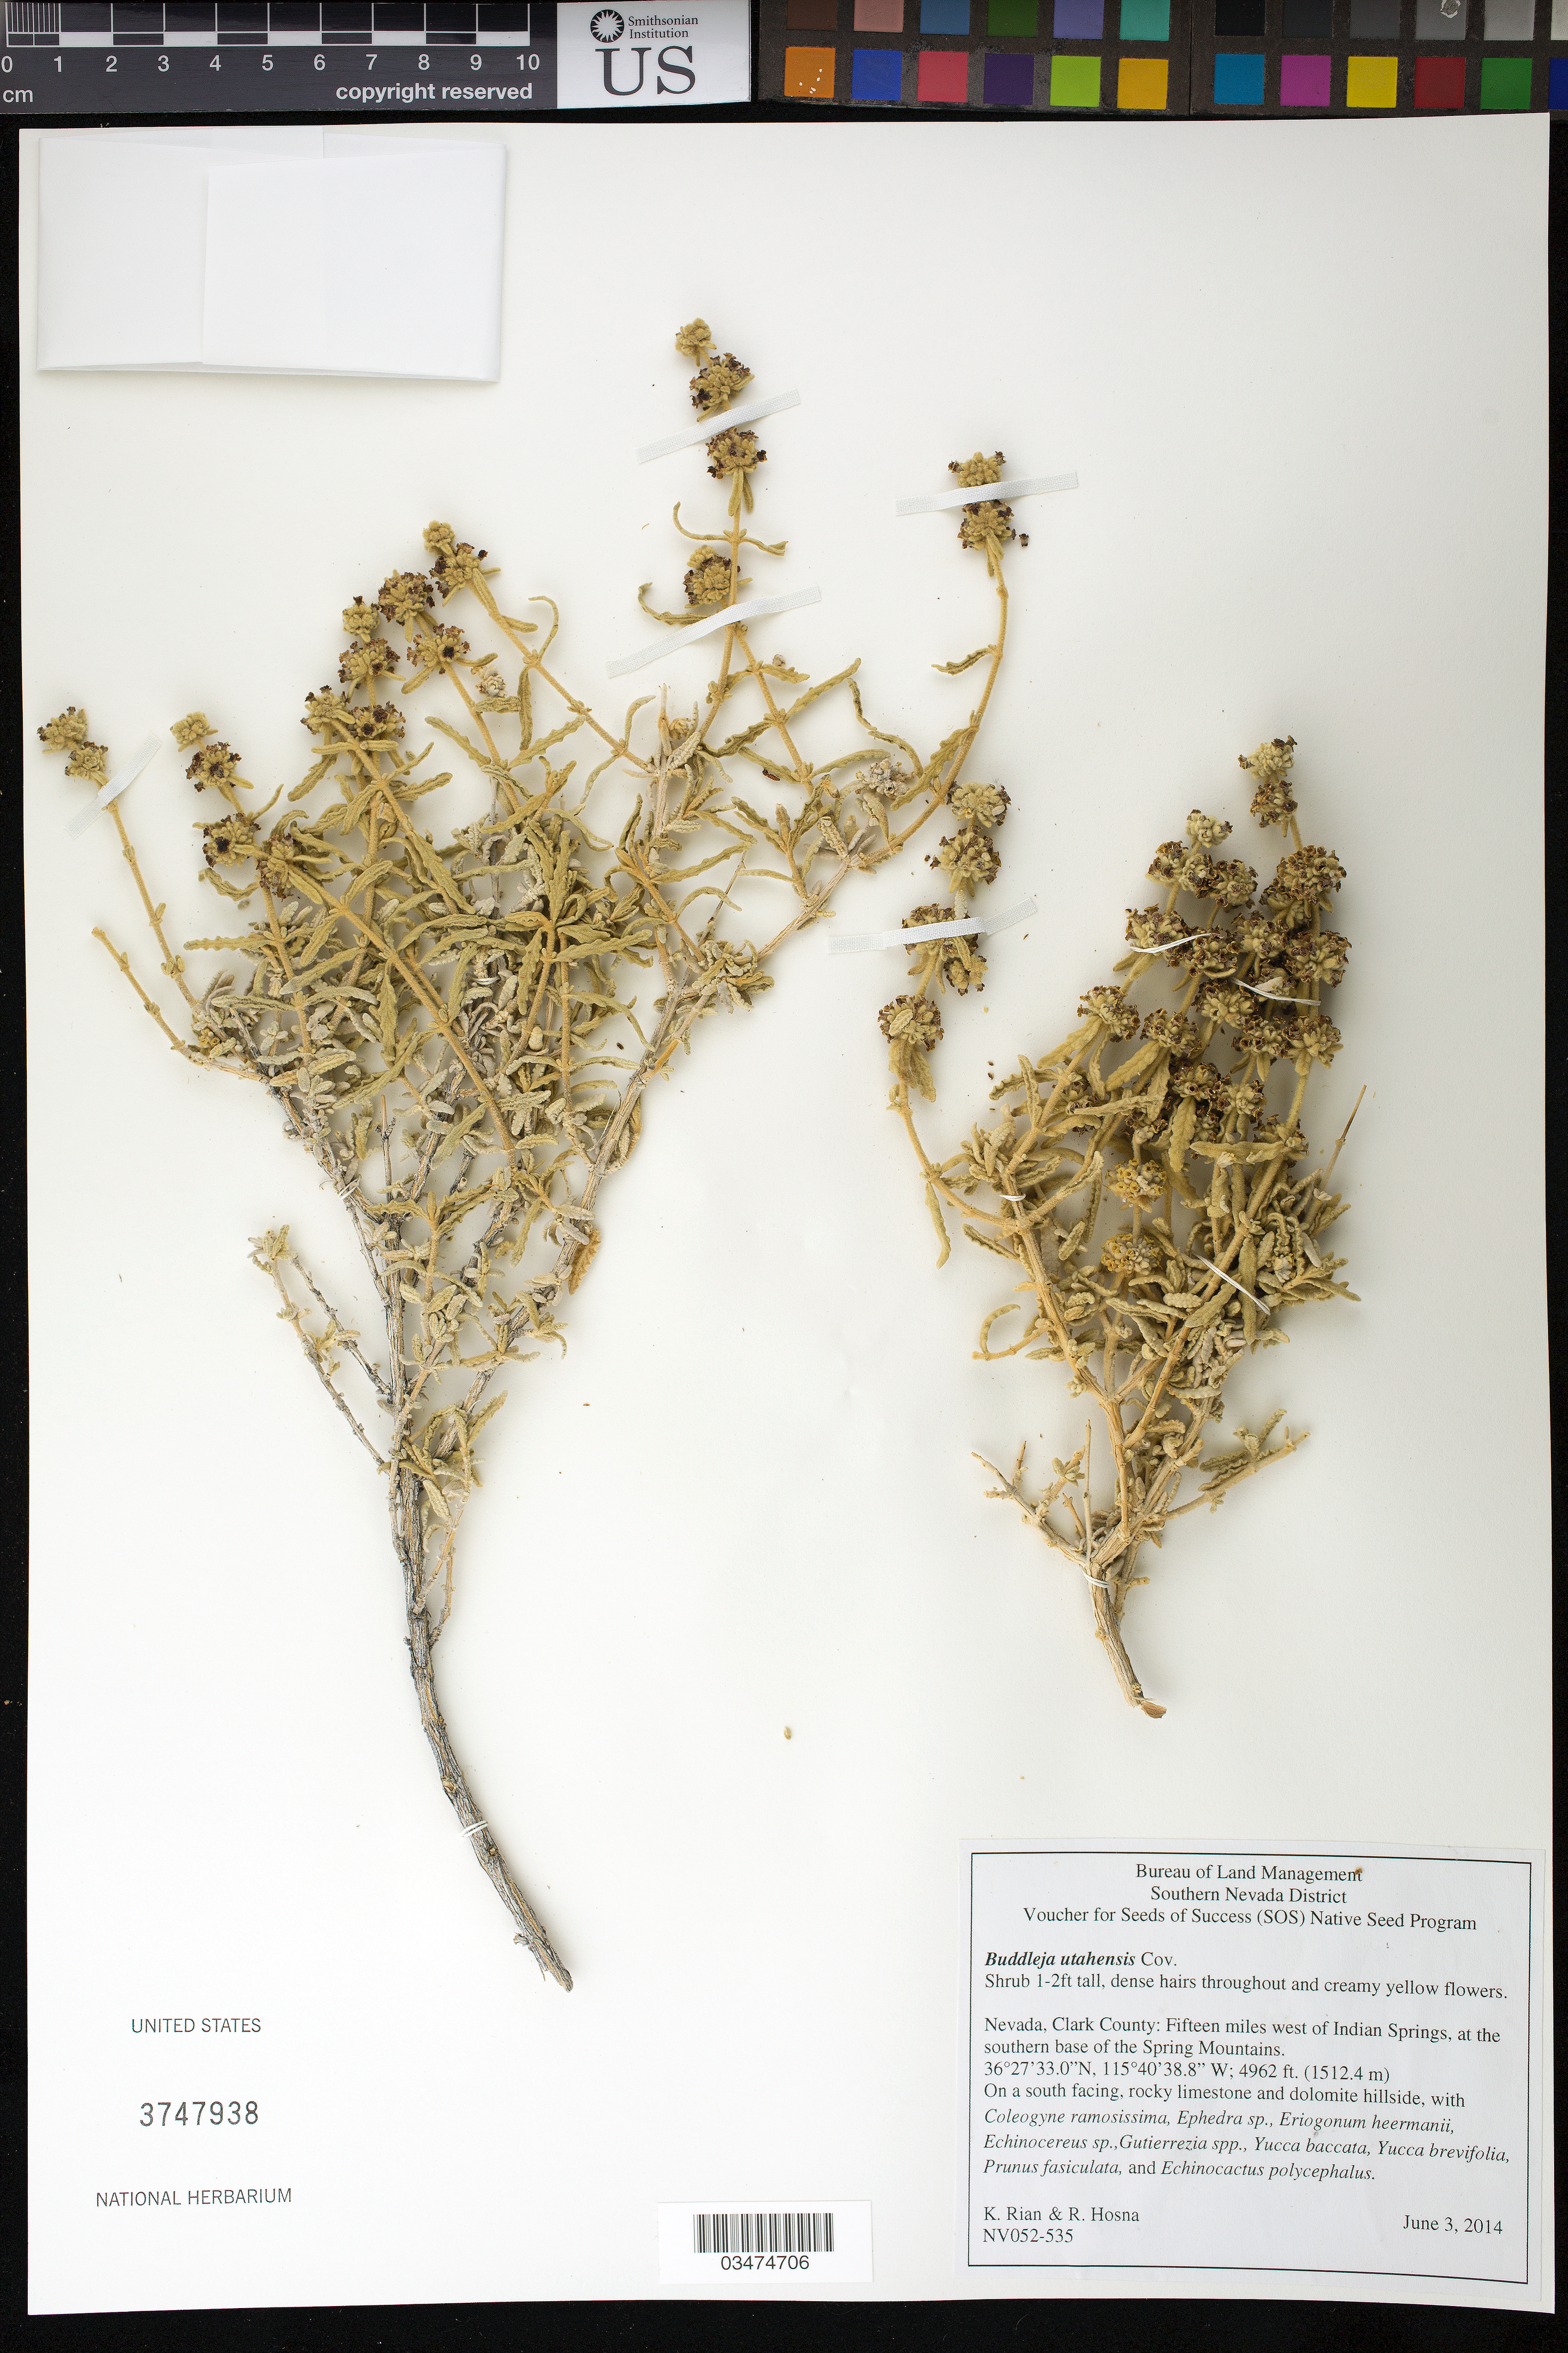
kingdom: Plantae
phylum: Tracheophyta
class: Magnoliopsida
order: Lamiales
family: Scrophulariaceae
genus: Buddleja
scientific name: Buddleja utahensis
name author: Coville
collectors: K. Rian & R. Hosna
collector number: NV052-535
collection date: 2014-06-03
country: United States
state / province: Nevada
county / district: Clark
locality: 15 mi. W of Indian Springs, at southern base of the Spring Mts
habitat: Rocky limestone and dolomite hillside.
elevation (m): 1512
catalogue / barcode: US 3747938